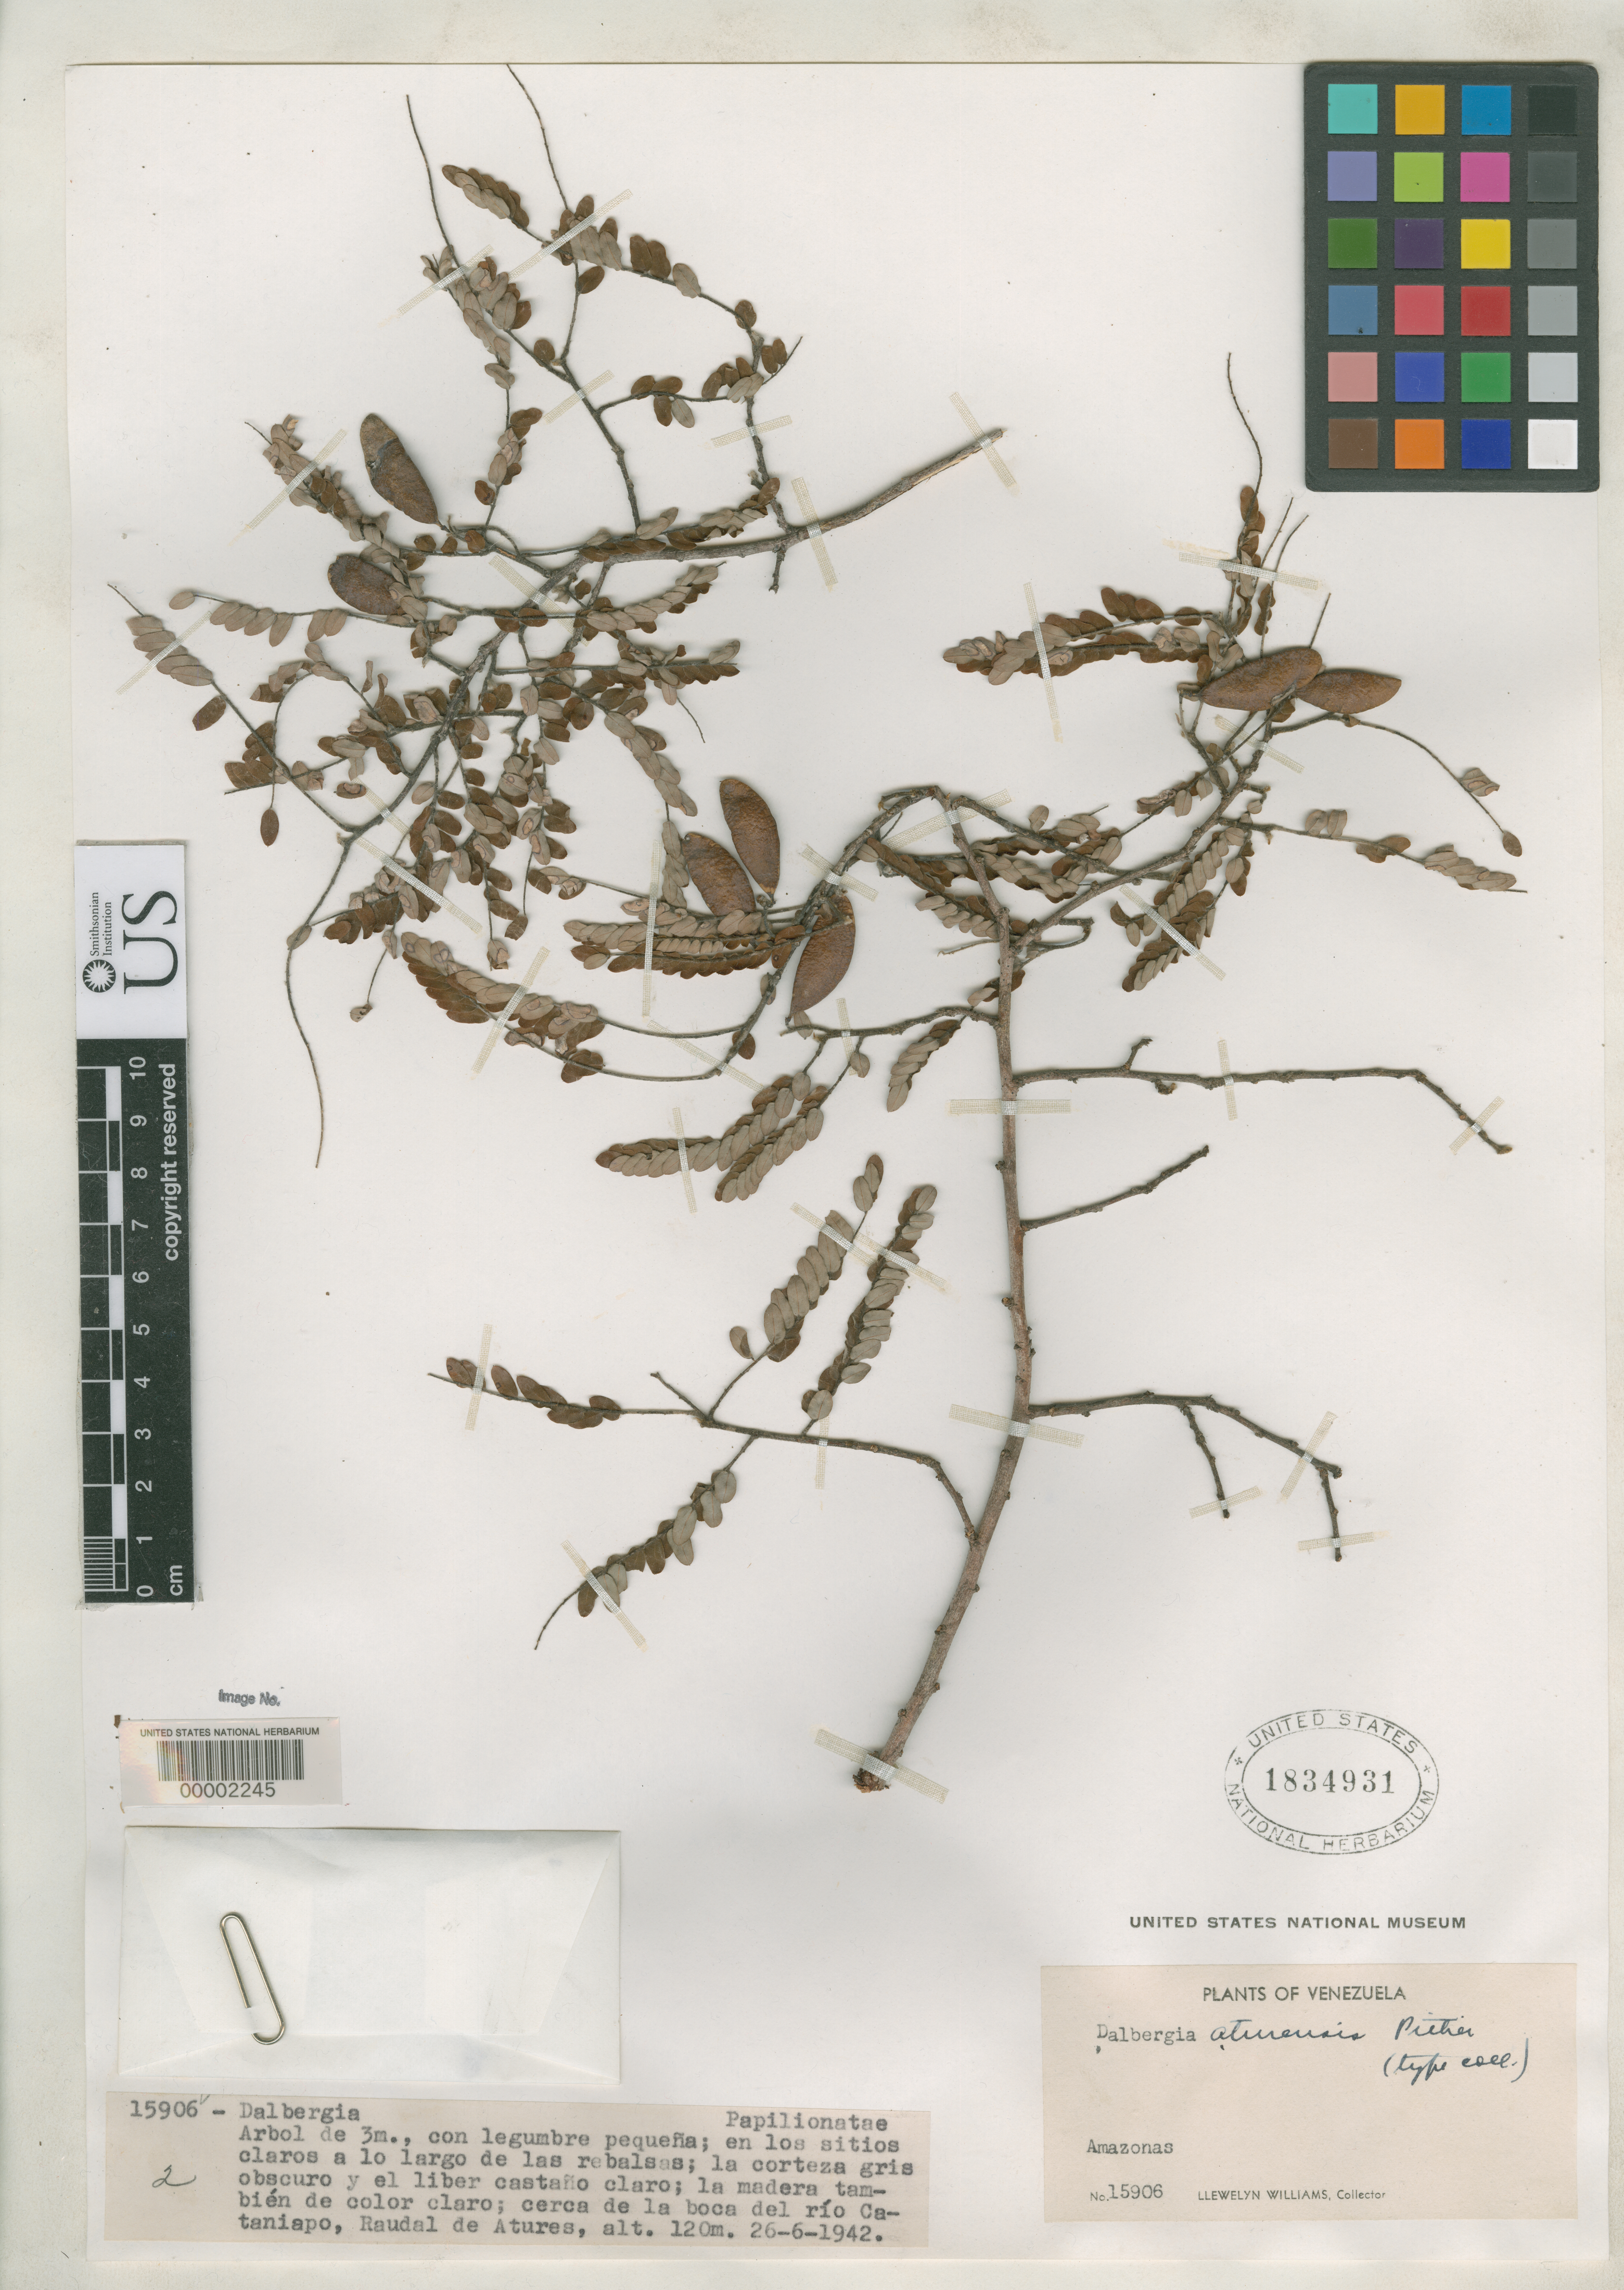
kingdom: Plantae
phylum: Tracheophyta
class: Magnoliopsida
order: Fabales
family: Fabaceae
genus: Dalbergia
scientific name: Dalbergia aturensis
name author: Pittier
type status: Isotype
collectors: Ll. Williams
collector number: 15906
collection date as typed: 26 Jun 1942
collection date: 1942-06-26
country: Venezuela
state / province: Amazonas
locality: Cerca de La Boca del Rio Cataniapo, Raudal de Atures.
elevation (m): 120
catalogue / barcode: US 1834931